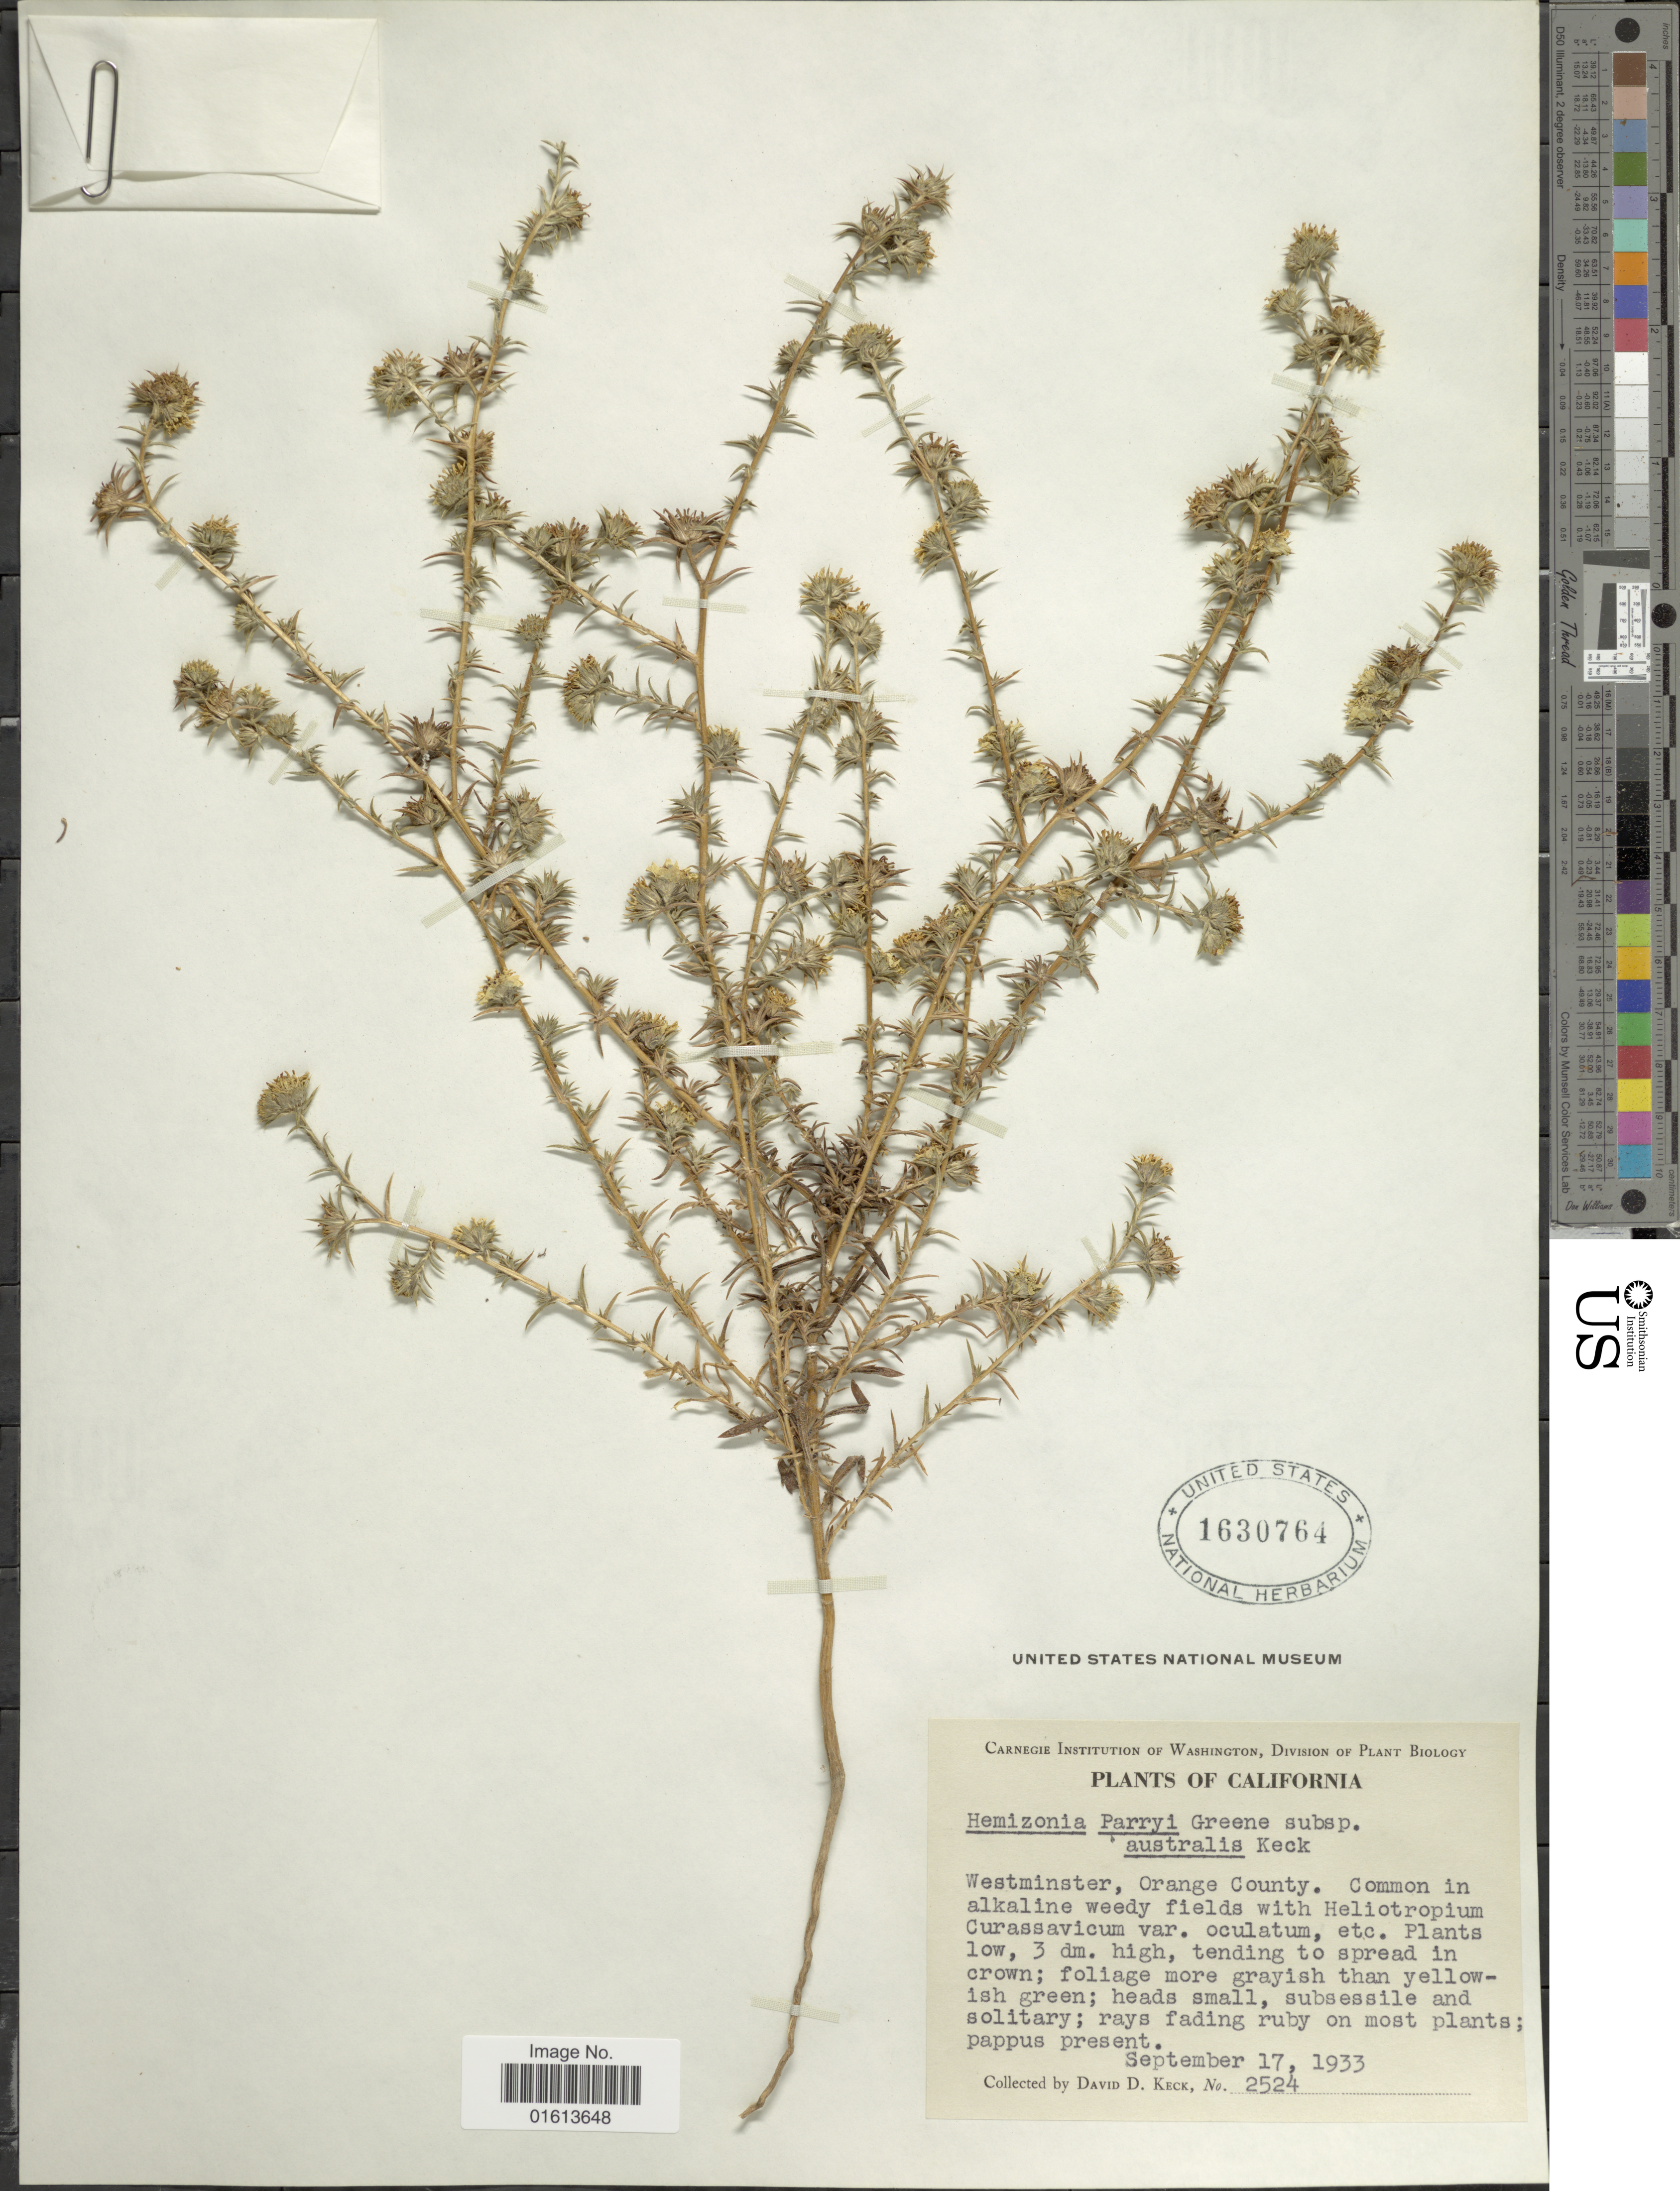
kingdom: Plantae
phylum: Tracheophyta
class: Magnoliopsida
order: Asterales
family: Asteraceae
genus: Centromadia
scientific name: Centromadia parryi subsp. australis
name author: (D.D. Keck) B.G. Baldwin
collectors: D. D. Keck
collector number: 2524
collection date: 1933-08-17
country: United States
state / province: California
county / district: Orange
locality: California. Westminster, Orange County.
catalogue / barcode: US 1630764